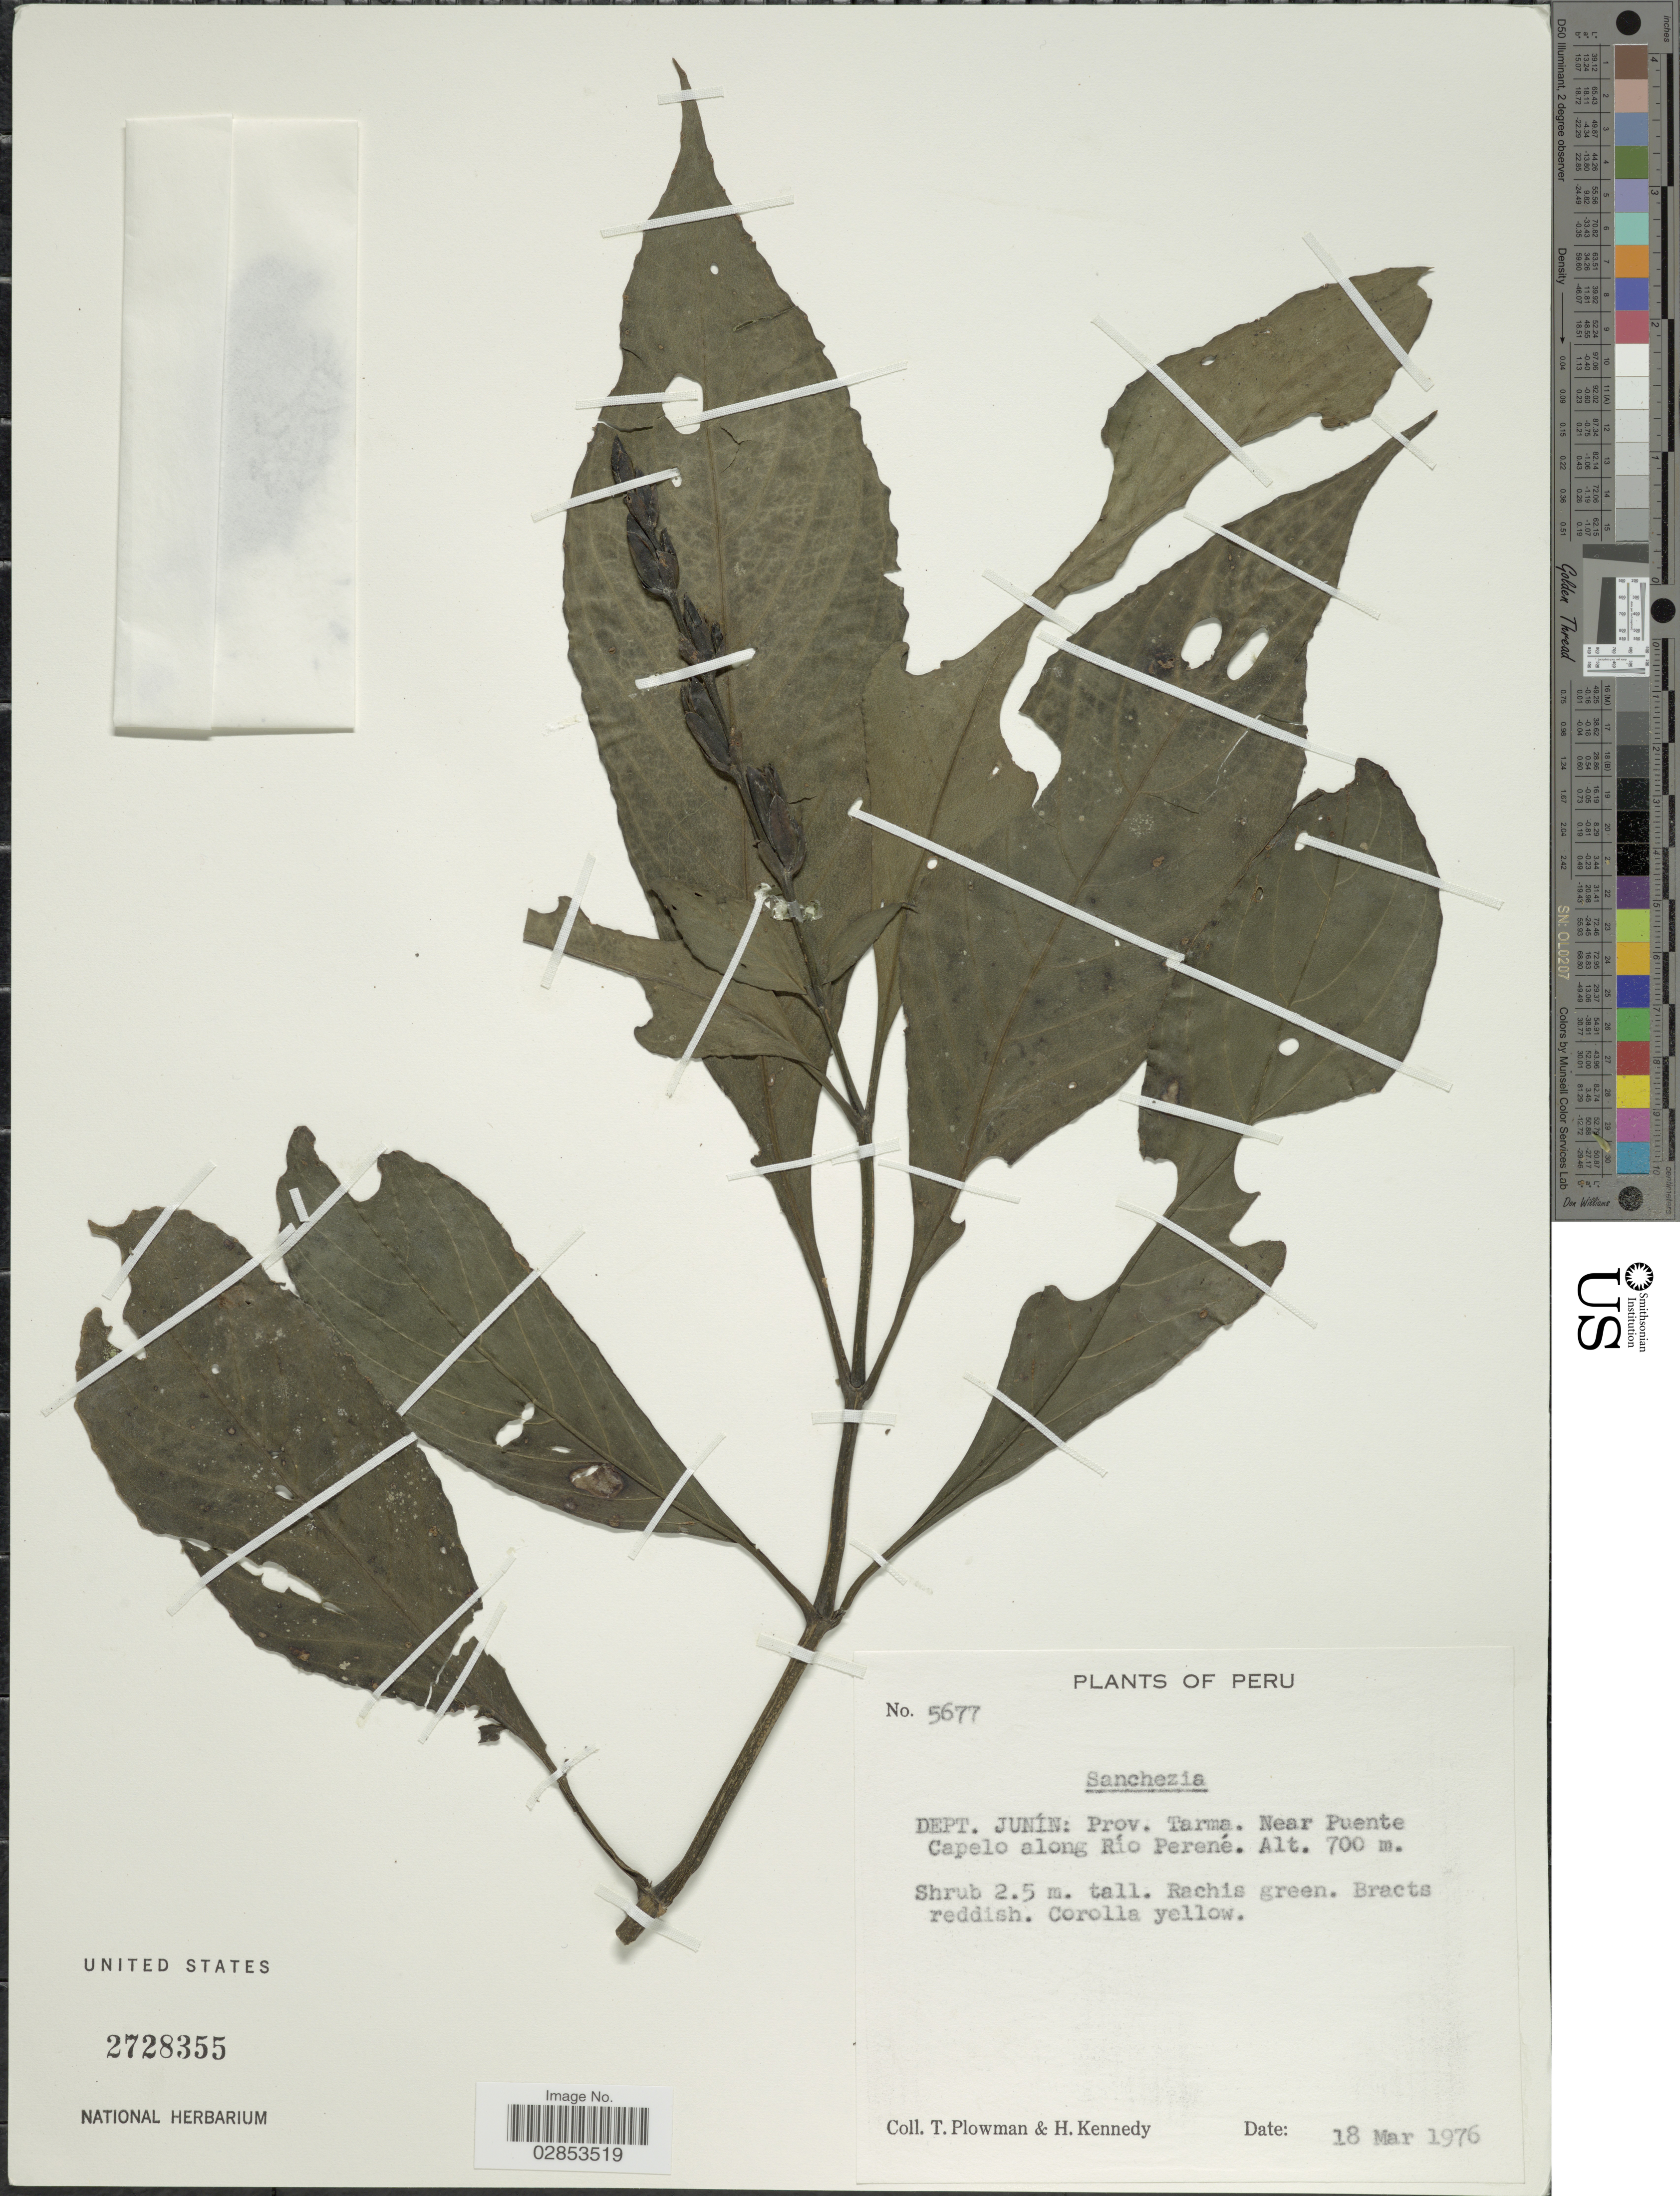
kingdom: Plantae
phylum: Tracheophyta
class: Magnoliopsida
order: Lamiales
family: Acanthaceae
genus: Sanchezia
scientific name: Sanchezia tigrina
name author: Leonard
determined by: Azevedo, Igor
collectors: T. Plowman & H. Kennedy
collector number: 5677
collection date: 1976-03-18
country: Peru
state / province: Junín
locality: Dept. Junín: Prov. Tarma. Near Puente Capelo along Río Perené.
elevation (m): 700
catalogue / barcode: US 2728355